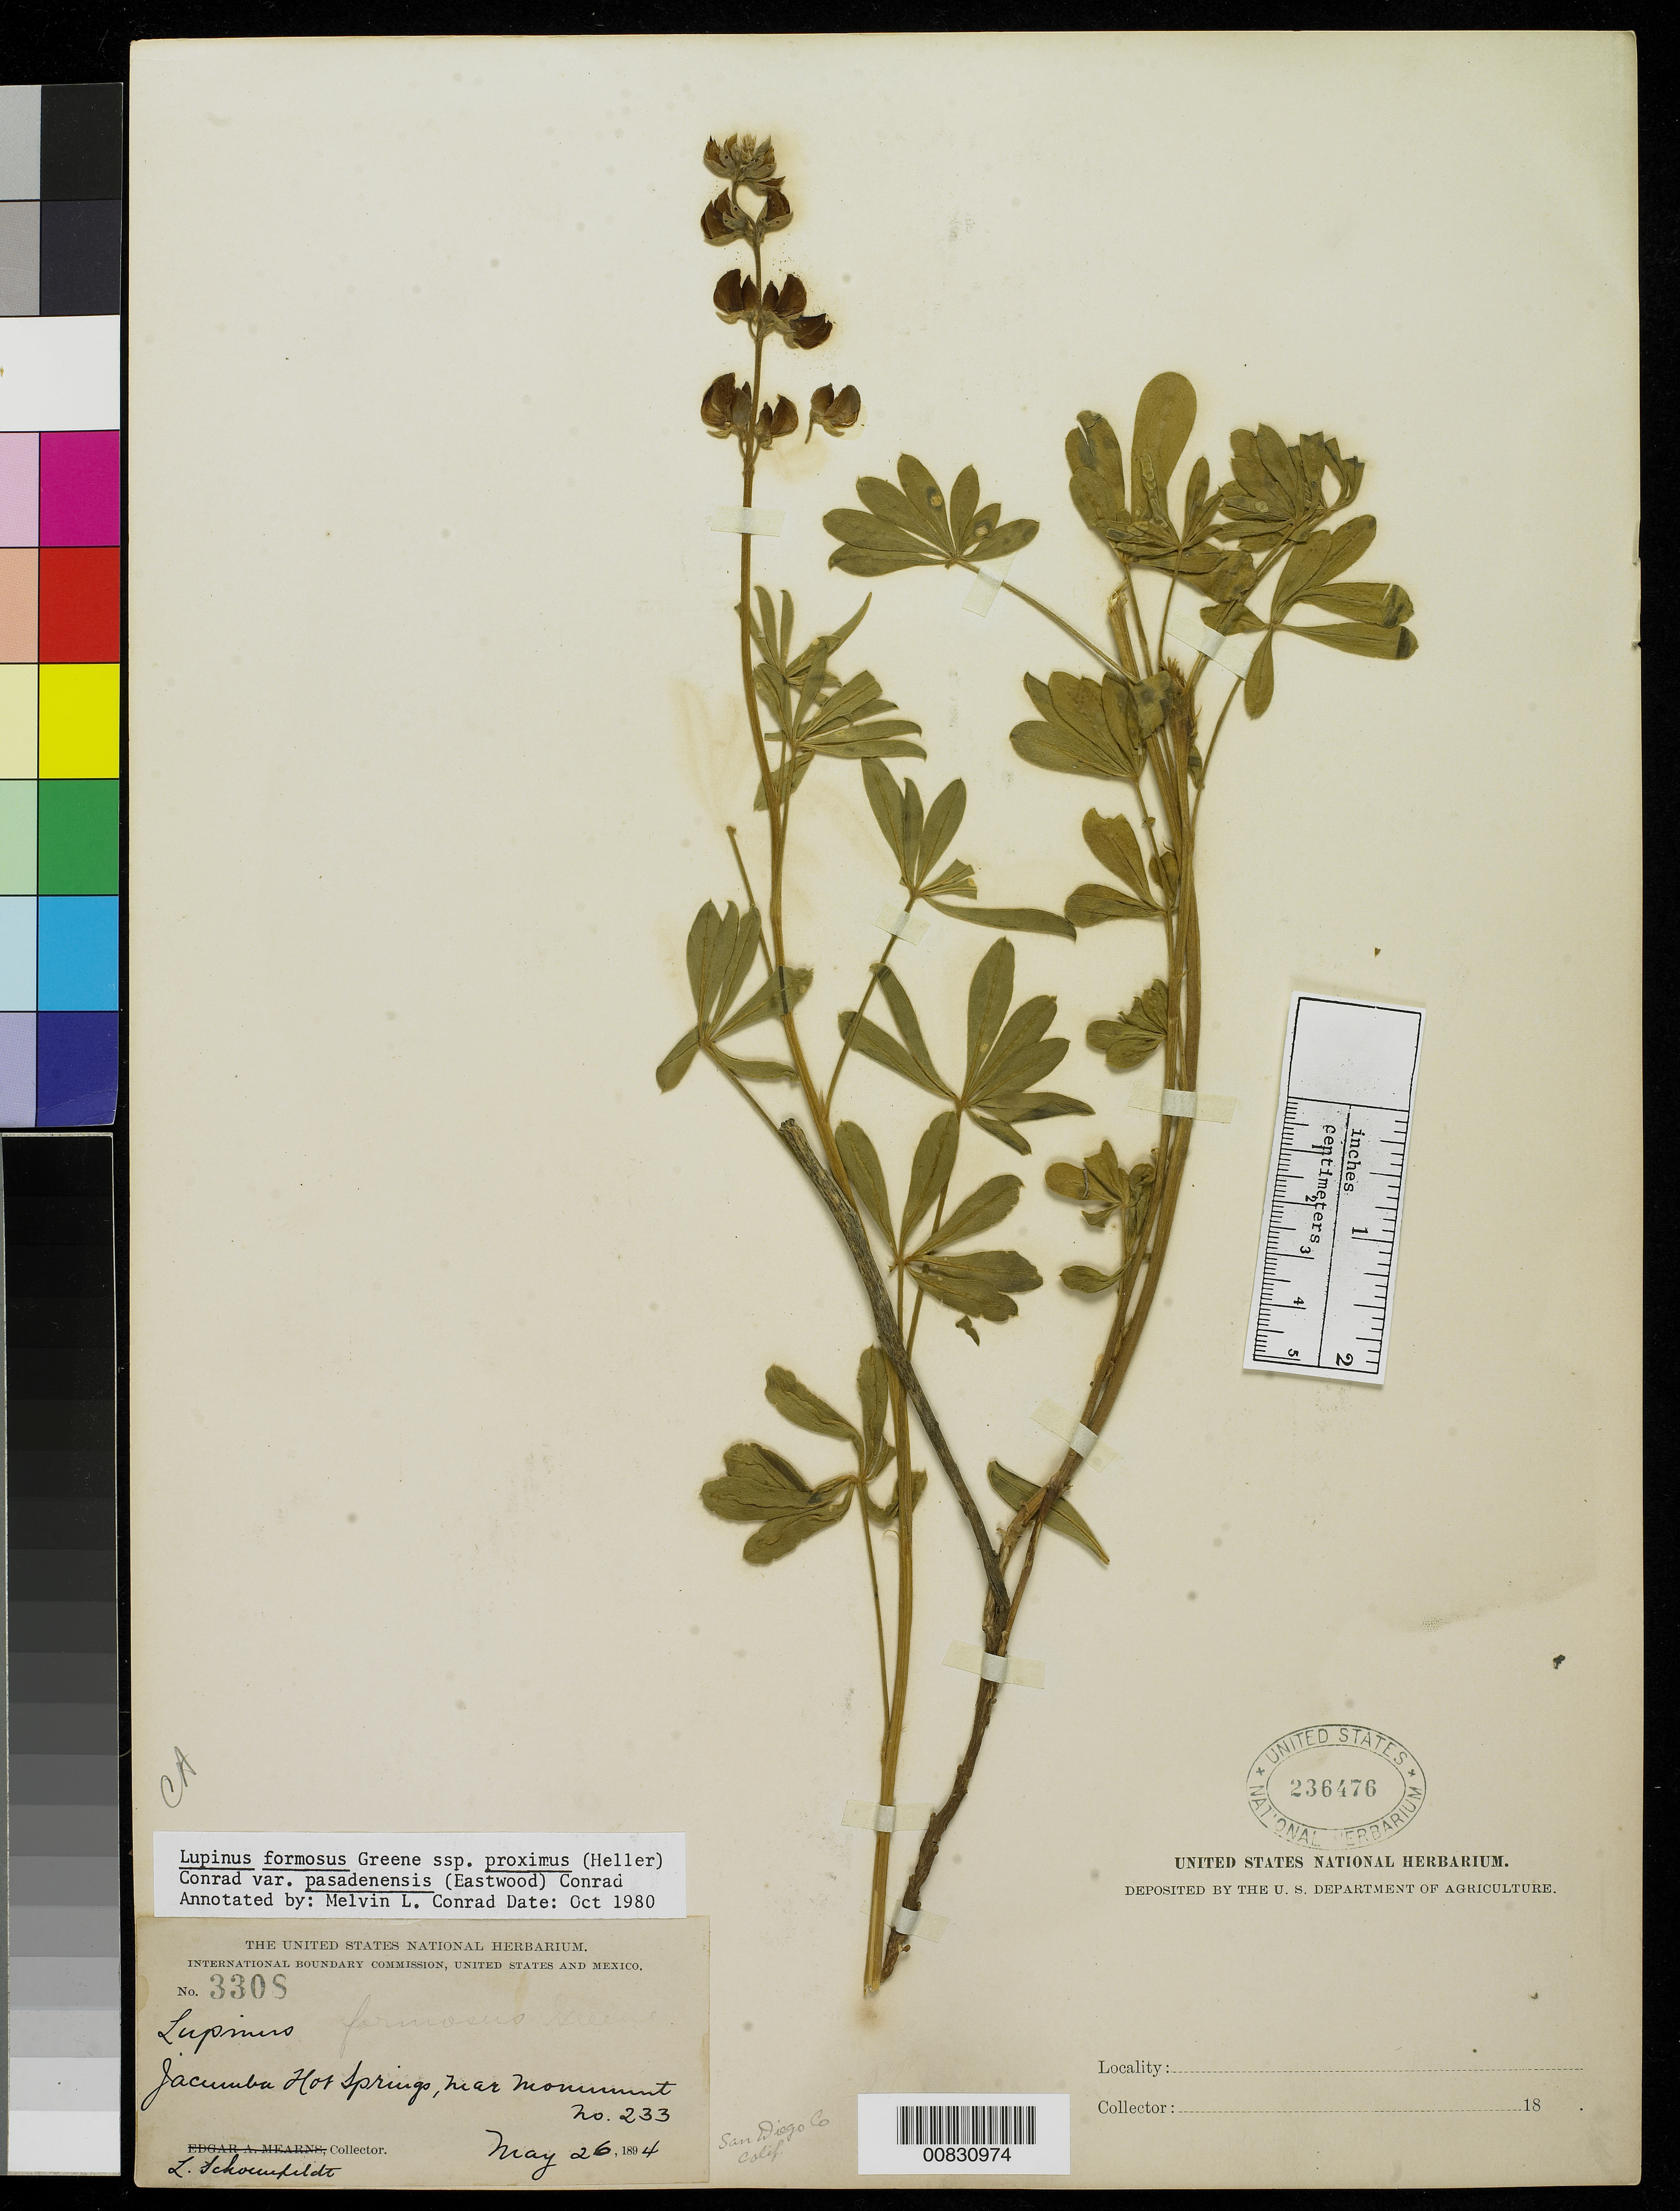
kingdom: Plantae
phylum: Tracheophyta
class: Magnoliopsida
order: Fabales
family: Fabaceae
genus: Lupinus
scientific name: Lupinus formosus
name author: Greene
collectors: L. Schoenfeldt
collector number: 3308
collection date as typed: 26 May 1894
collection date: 1894-05-26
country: United States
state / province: California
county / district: San Diego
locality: Jacumba Hot Springs, near monument no, 233.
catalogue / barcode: US 236476